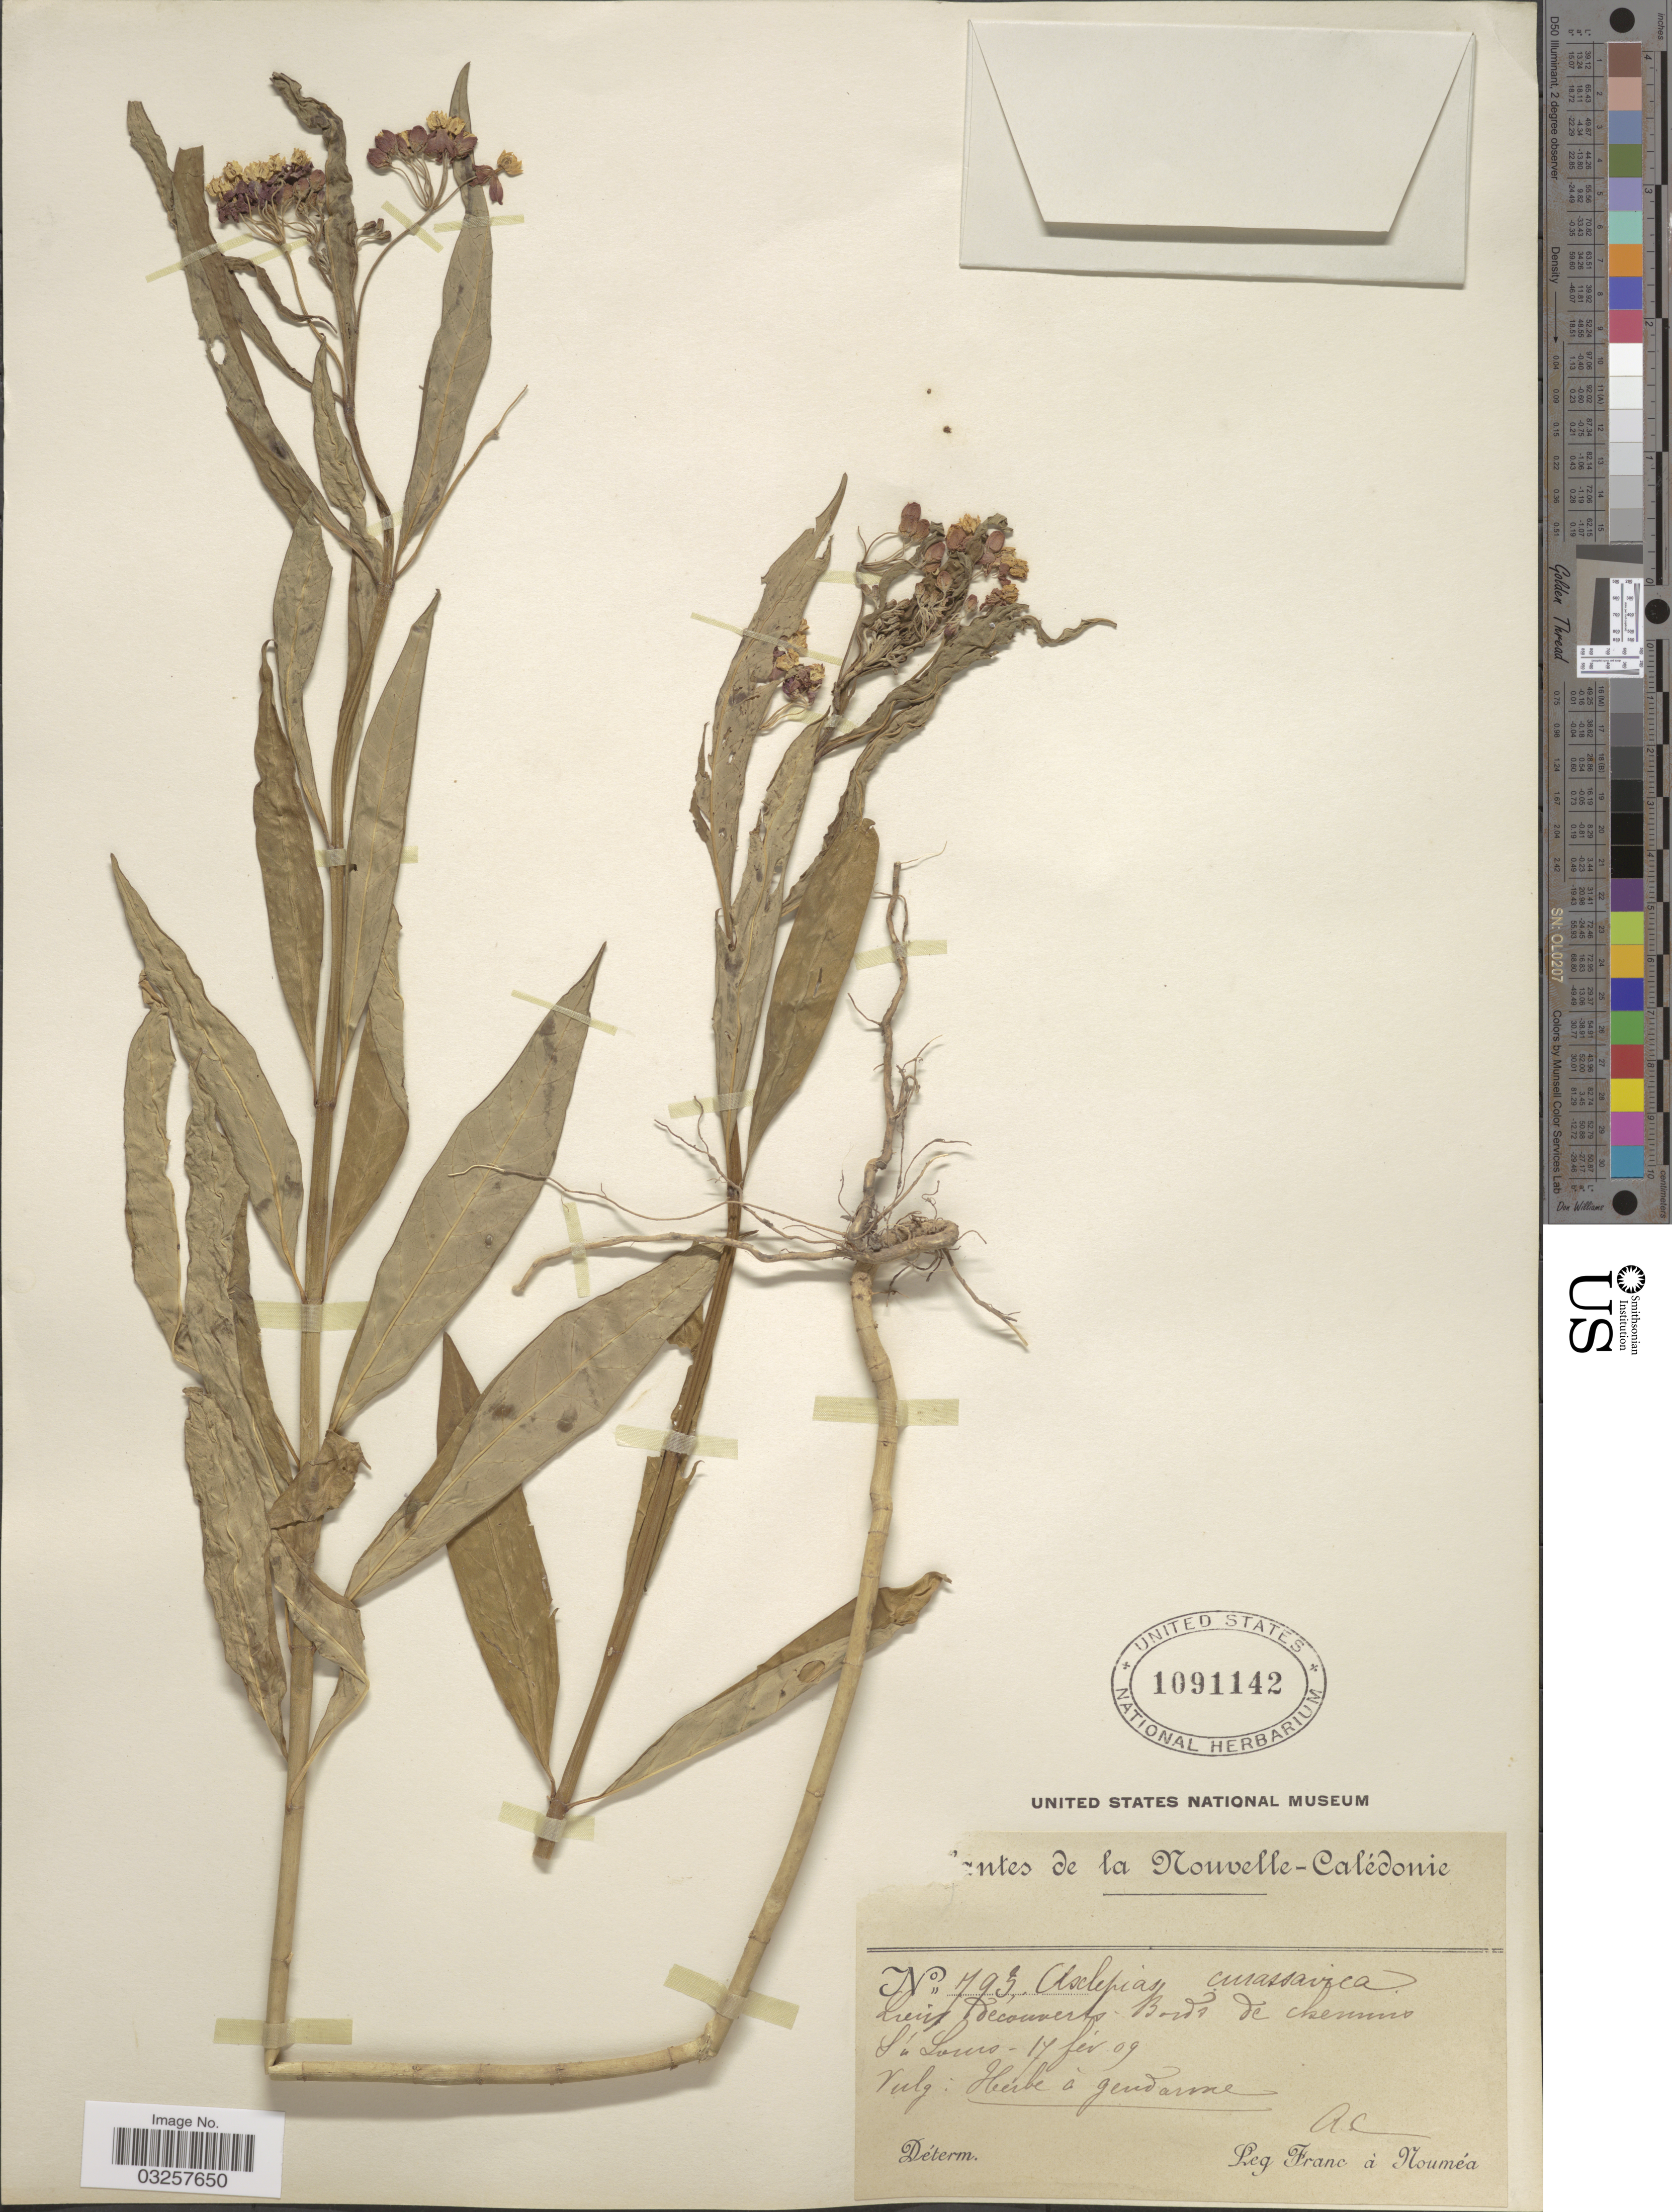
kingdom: Plantae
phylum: Tracheophyta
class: Magnoliopsida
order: Gentianales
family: Apocynaceae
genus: Asclepias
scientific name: Asclepias curassavica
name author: L.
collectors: Franc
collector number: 793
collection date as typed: Transcribed d/m/y: 17/2/9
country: New Caledonia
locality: Bords de chemin Sn Louis.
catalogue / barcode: US 1091142